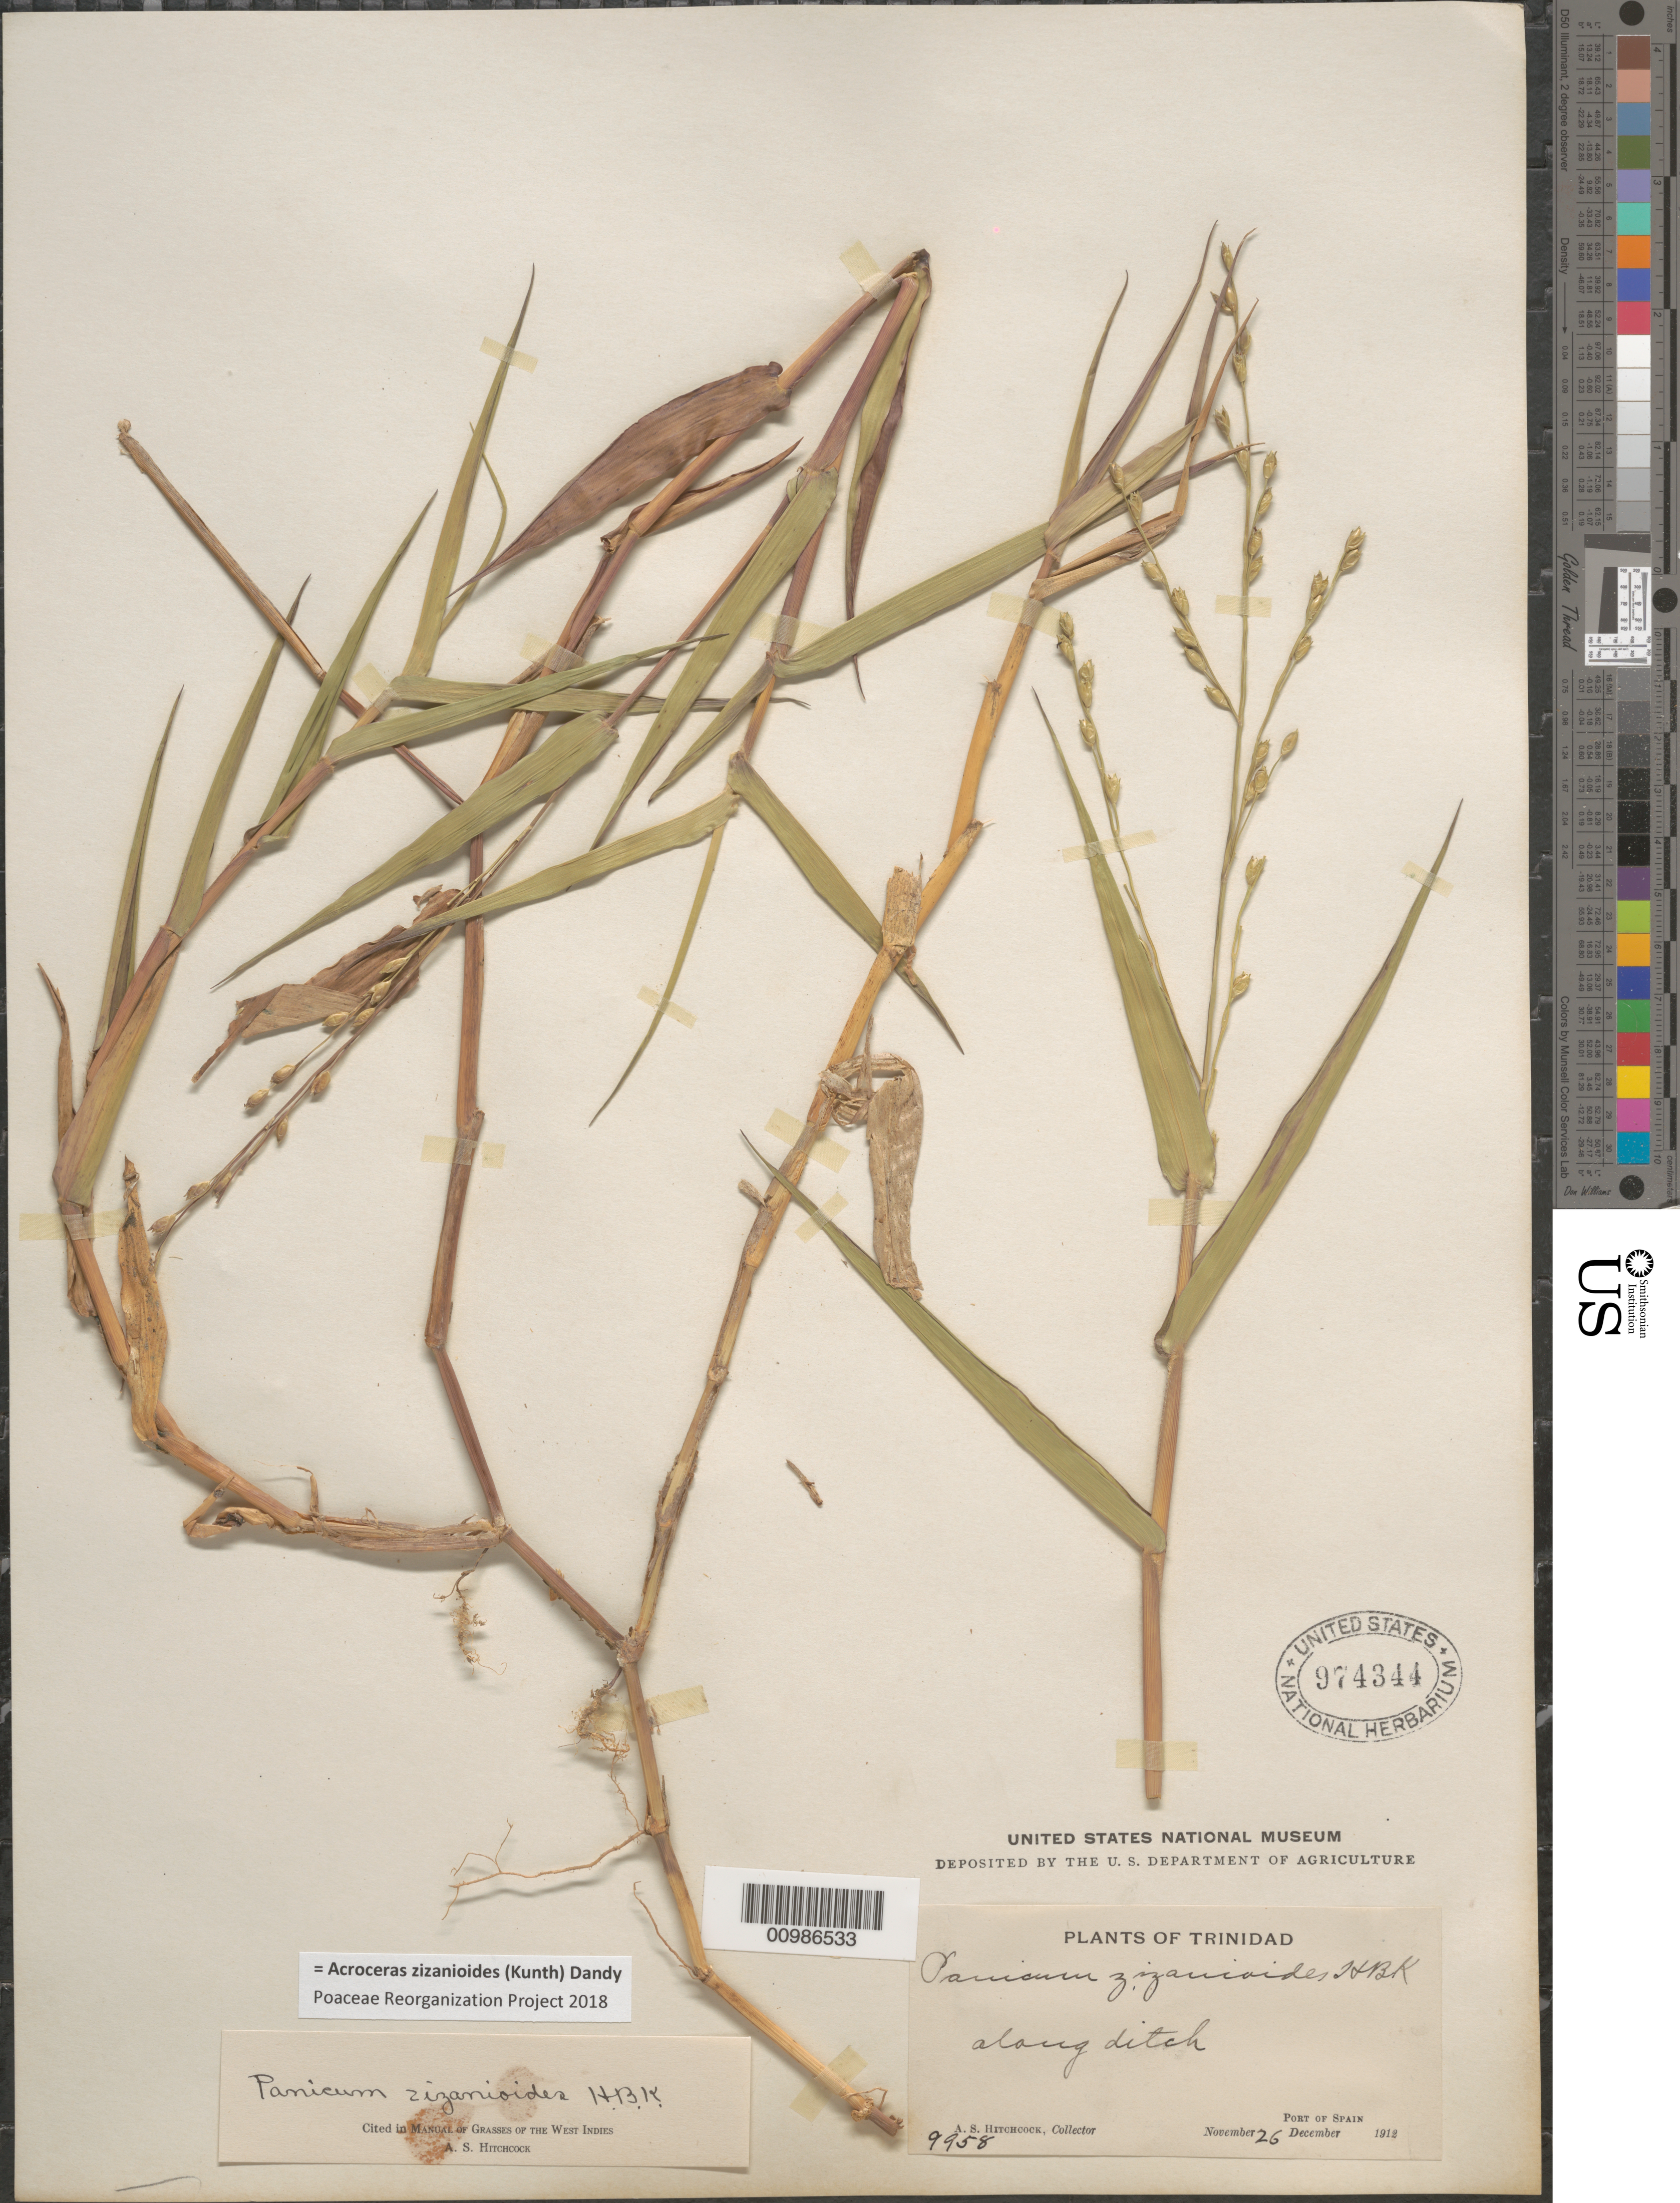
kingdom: Plantae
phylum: Tracheophyta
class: Liliopsida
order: Poales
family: Poaceae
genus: Acroceras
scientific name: Acroceras zizanioides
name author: (Kunth) Dandy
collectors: A. S. Hitchcock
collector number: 9958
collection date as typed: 26 Nov 1912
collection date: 1912-11-26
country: Trinidad and Tobago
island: Trinidad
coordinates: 0 N, 0 E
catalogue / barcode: US 974344